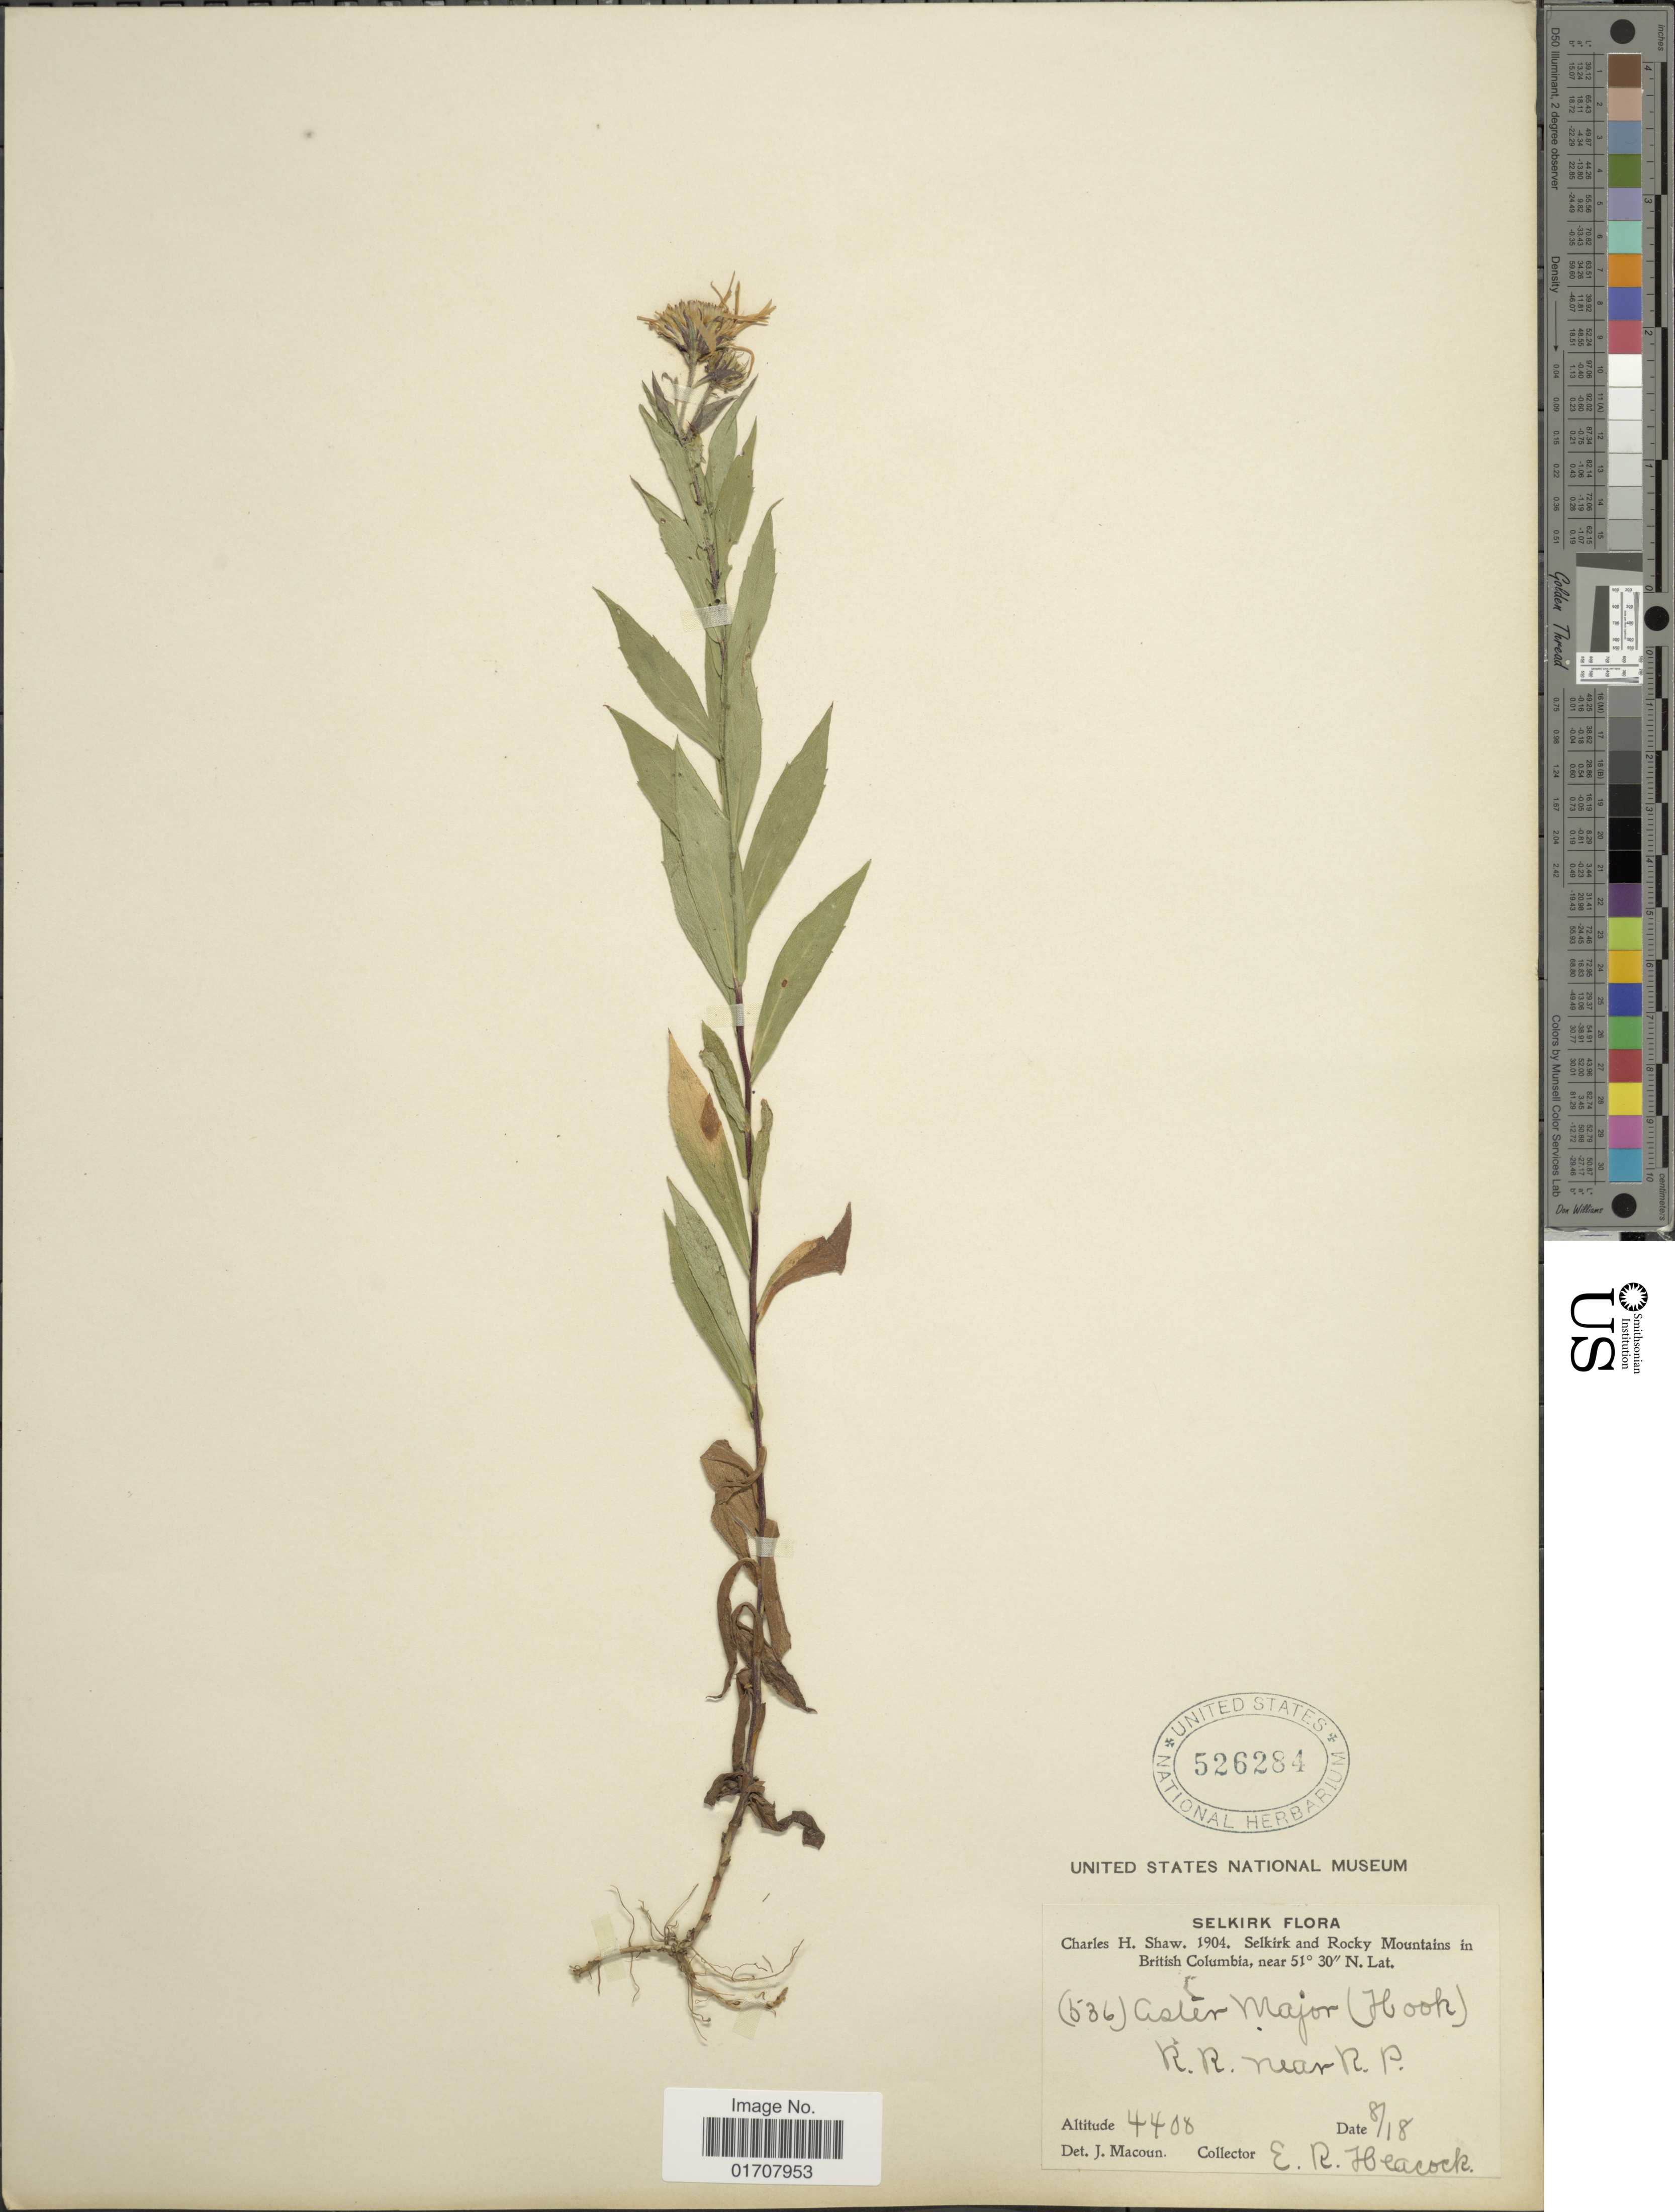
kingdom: Plantae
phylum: Tracheophyta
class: Magnoliopsida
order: Asterales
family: Asteraceae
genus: Canadanthus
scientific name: Canadanthus modestus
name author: (Lindl.) G.L. Nesom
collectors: C. H. Shaw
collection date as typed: Transcribed d/m/y: /8/18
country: Canada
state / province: British Columbia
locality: Selkirk and Rocky Mountains in British Columbia, R.R. near R.P.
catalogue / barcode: US 526284